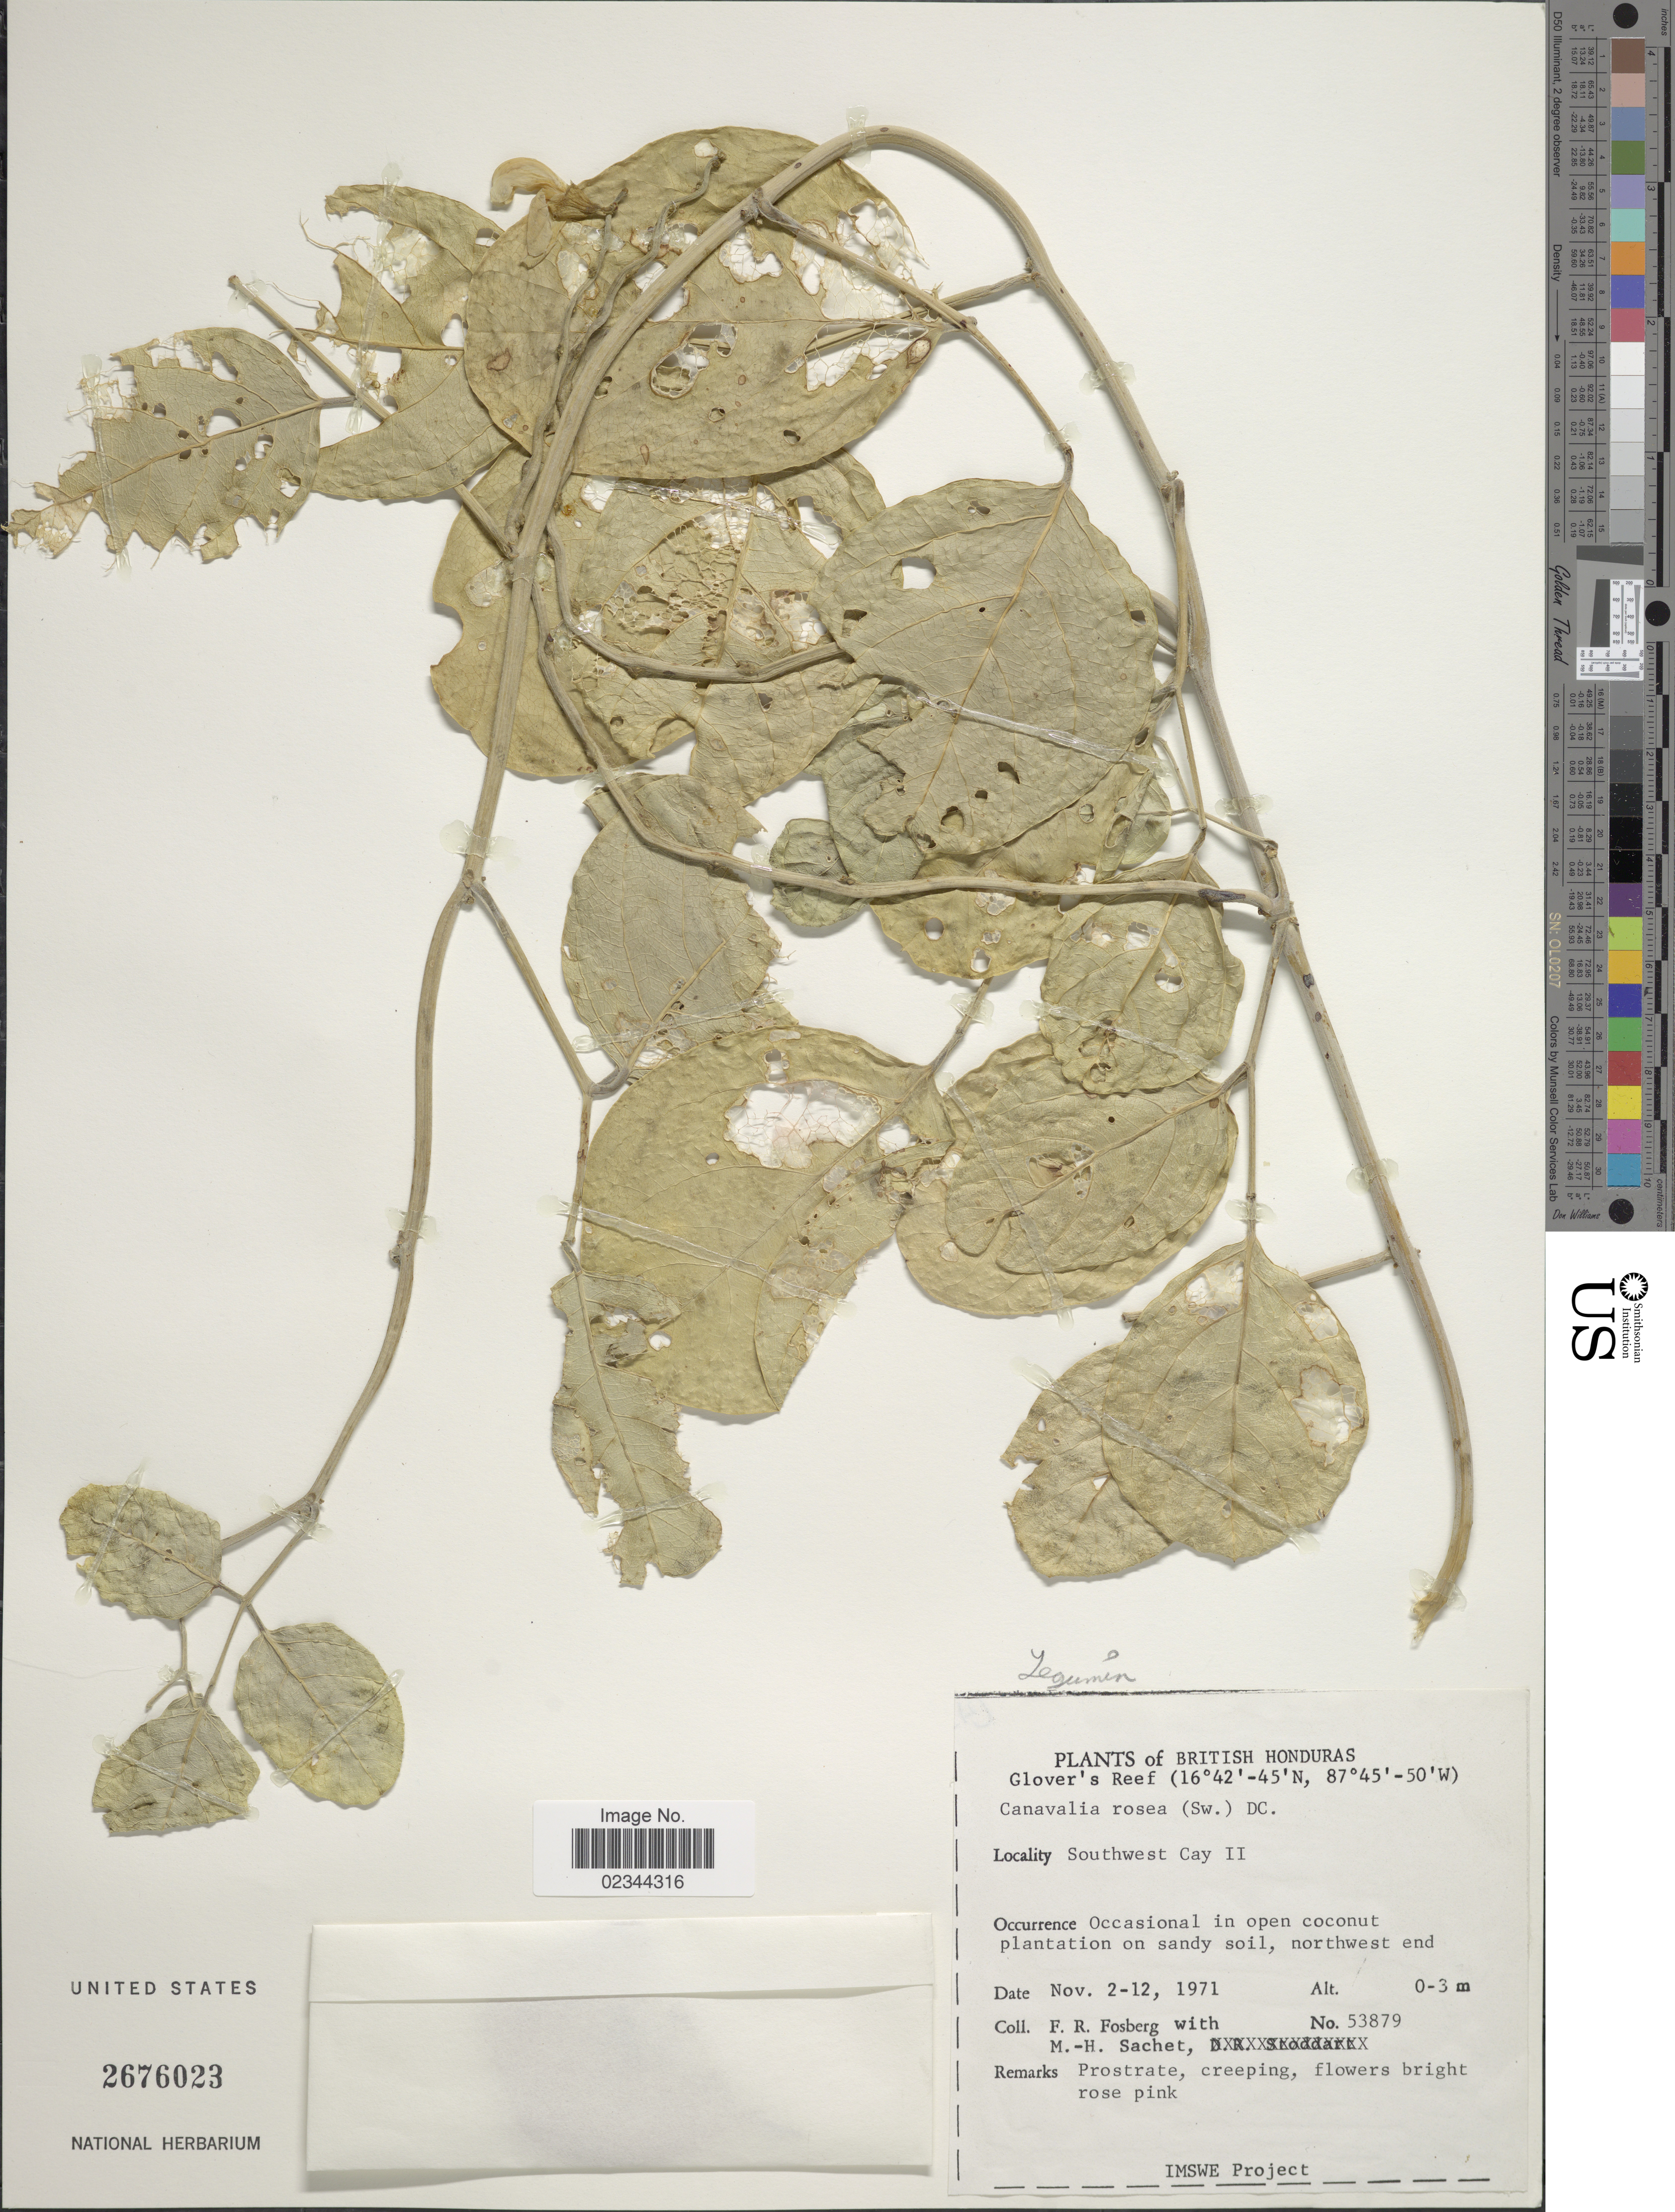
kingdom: Plantae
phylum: Tracheophyta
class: Magnoliopsida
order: Fabales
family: Fabaceae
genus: Canavalia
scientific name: Canavalia rosea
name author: (Sw.) DC.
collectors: F. R. Fosberg & M.-H. Sachet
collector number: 53879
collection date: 1971-11-02/1971-11-12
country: Belize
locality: British Honduras, Glover's Reef, Southwest Cay II, occasional in open coconut plantation on sandy soil, northwest end.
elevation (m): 0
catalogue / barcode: US 2676023